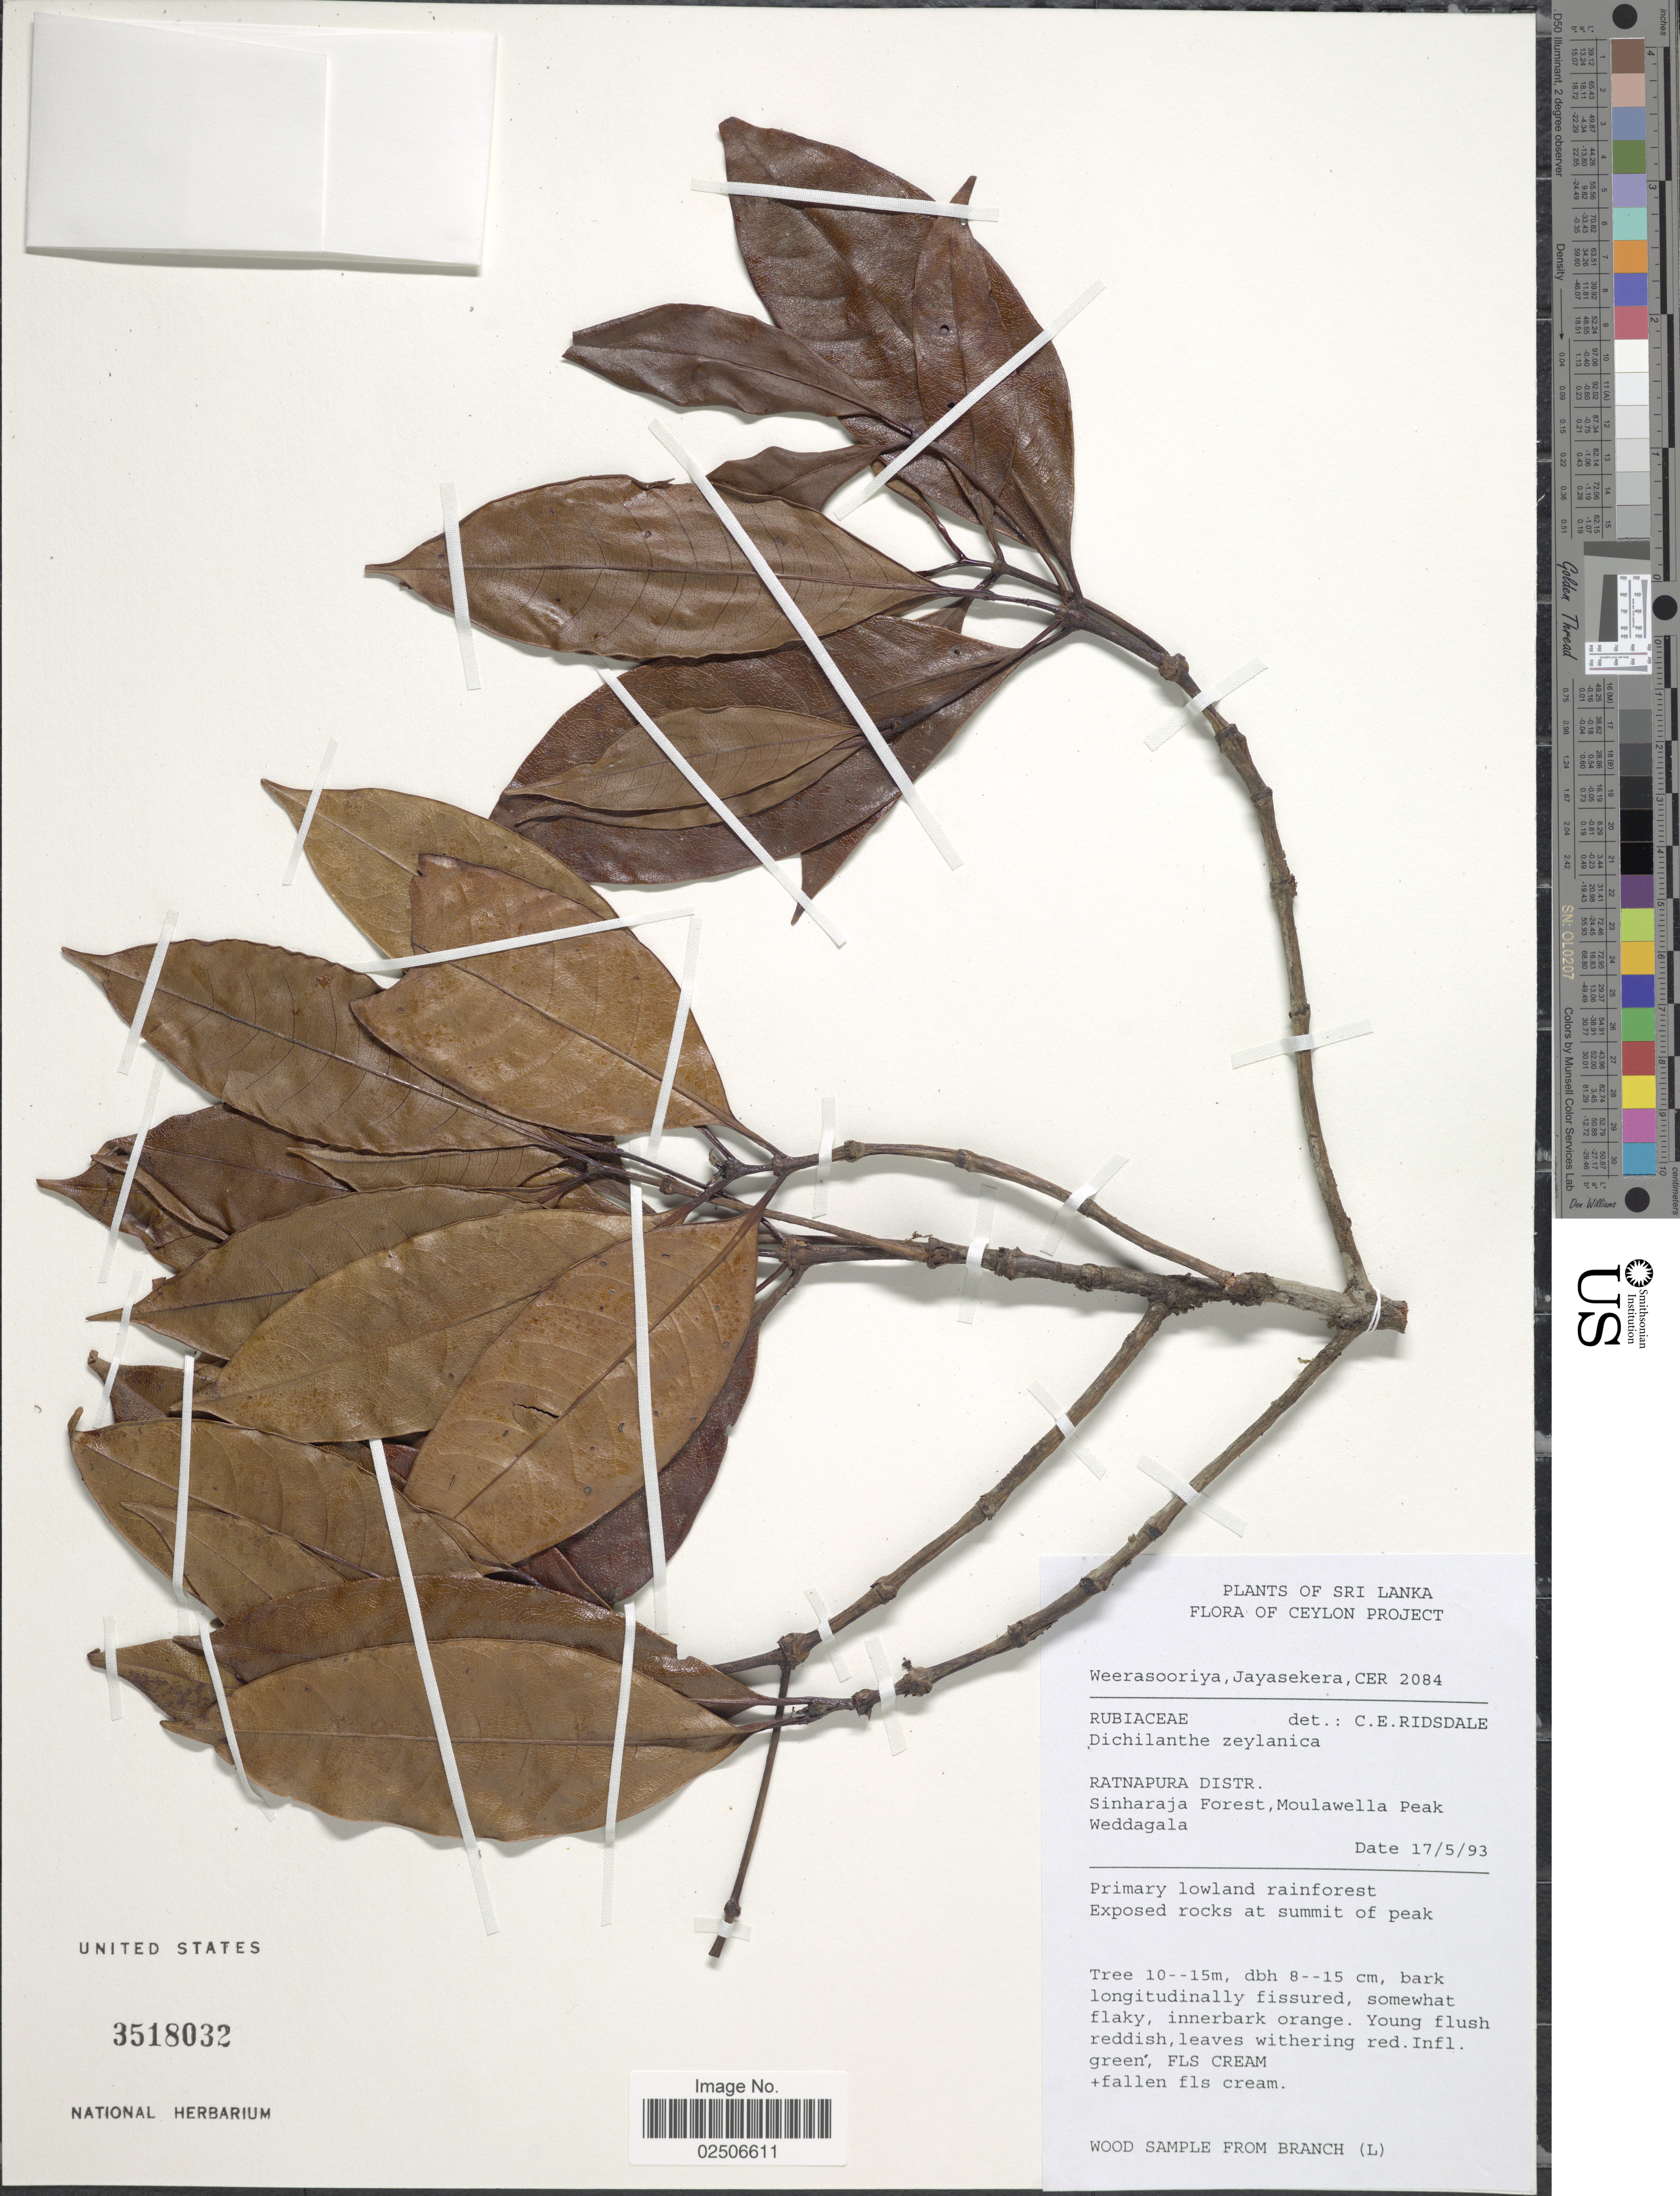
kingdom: Plantae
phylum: Tracheophyta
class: Magnoliopsida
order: Gentianales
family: Rubiaceae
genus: Dichilanthe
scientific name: Dichilanthe zeylanica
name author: Thwaites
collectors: A. Weerasooriya & -. Jayasekera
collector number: CER2084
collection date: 1993-05-17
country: Sri Lanka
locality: Ceylon, Ratnapura Distr., Sinharaja Forest, Moulawella Peak, Weddagala.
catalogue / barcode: US 3518032